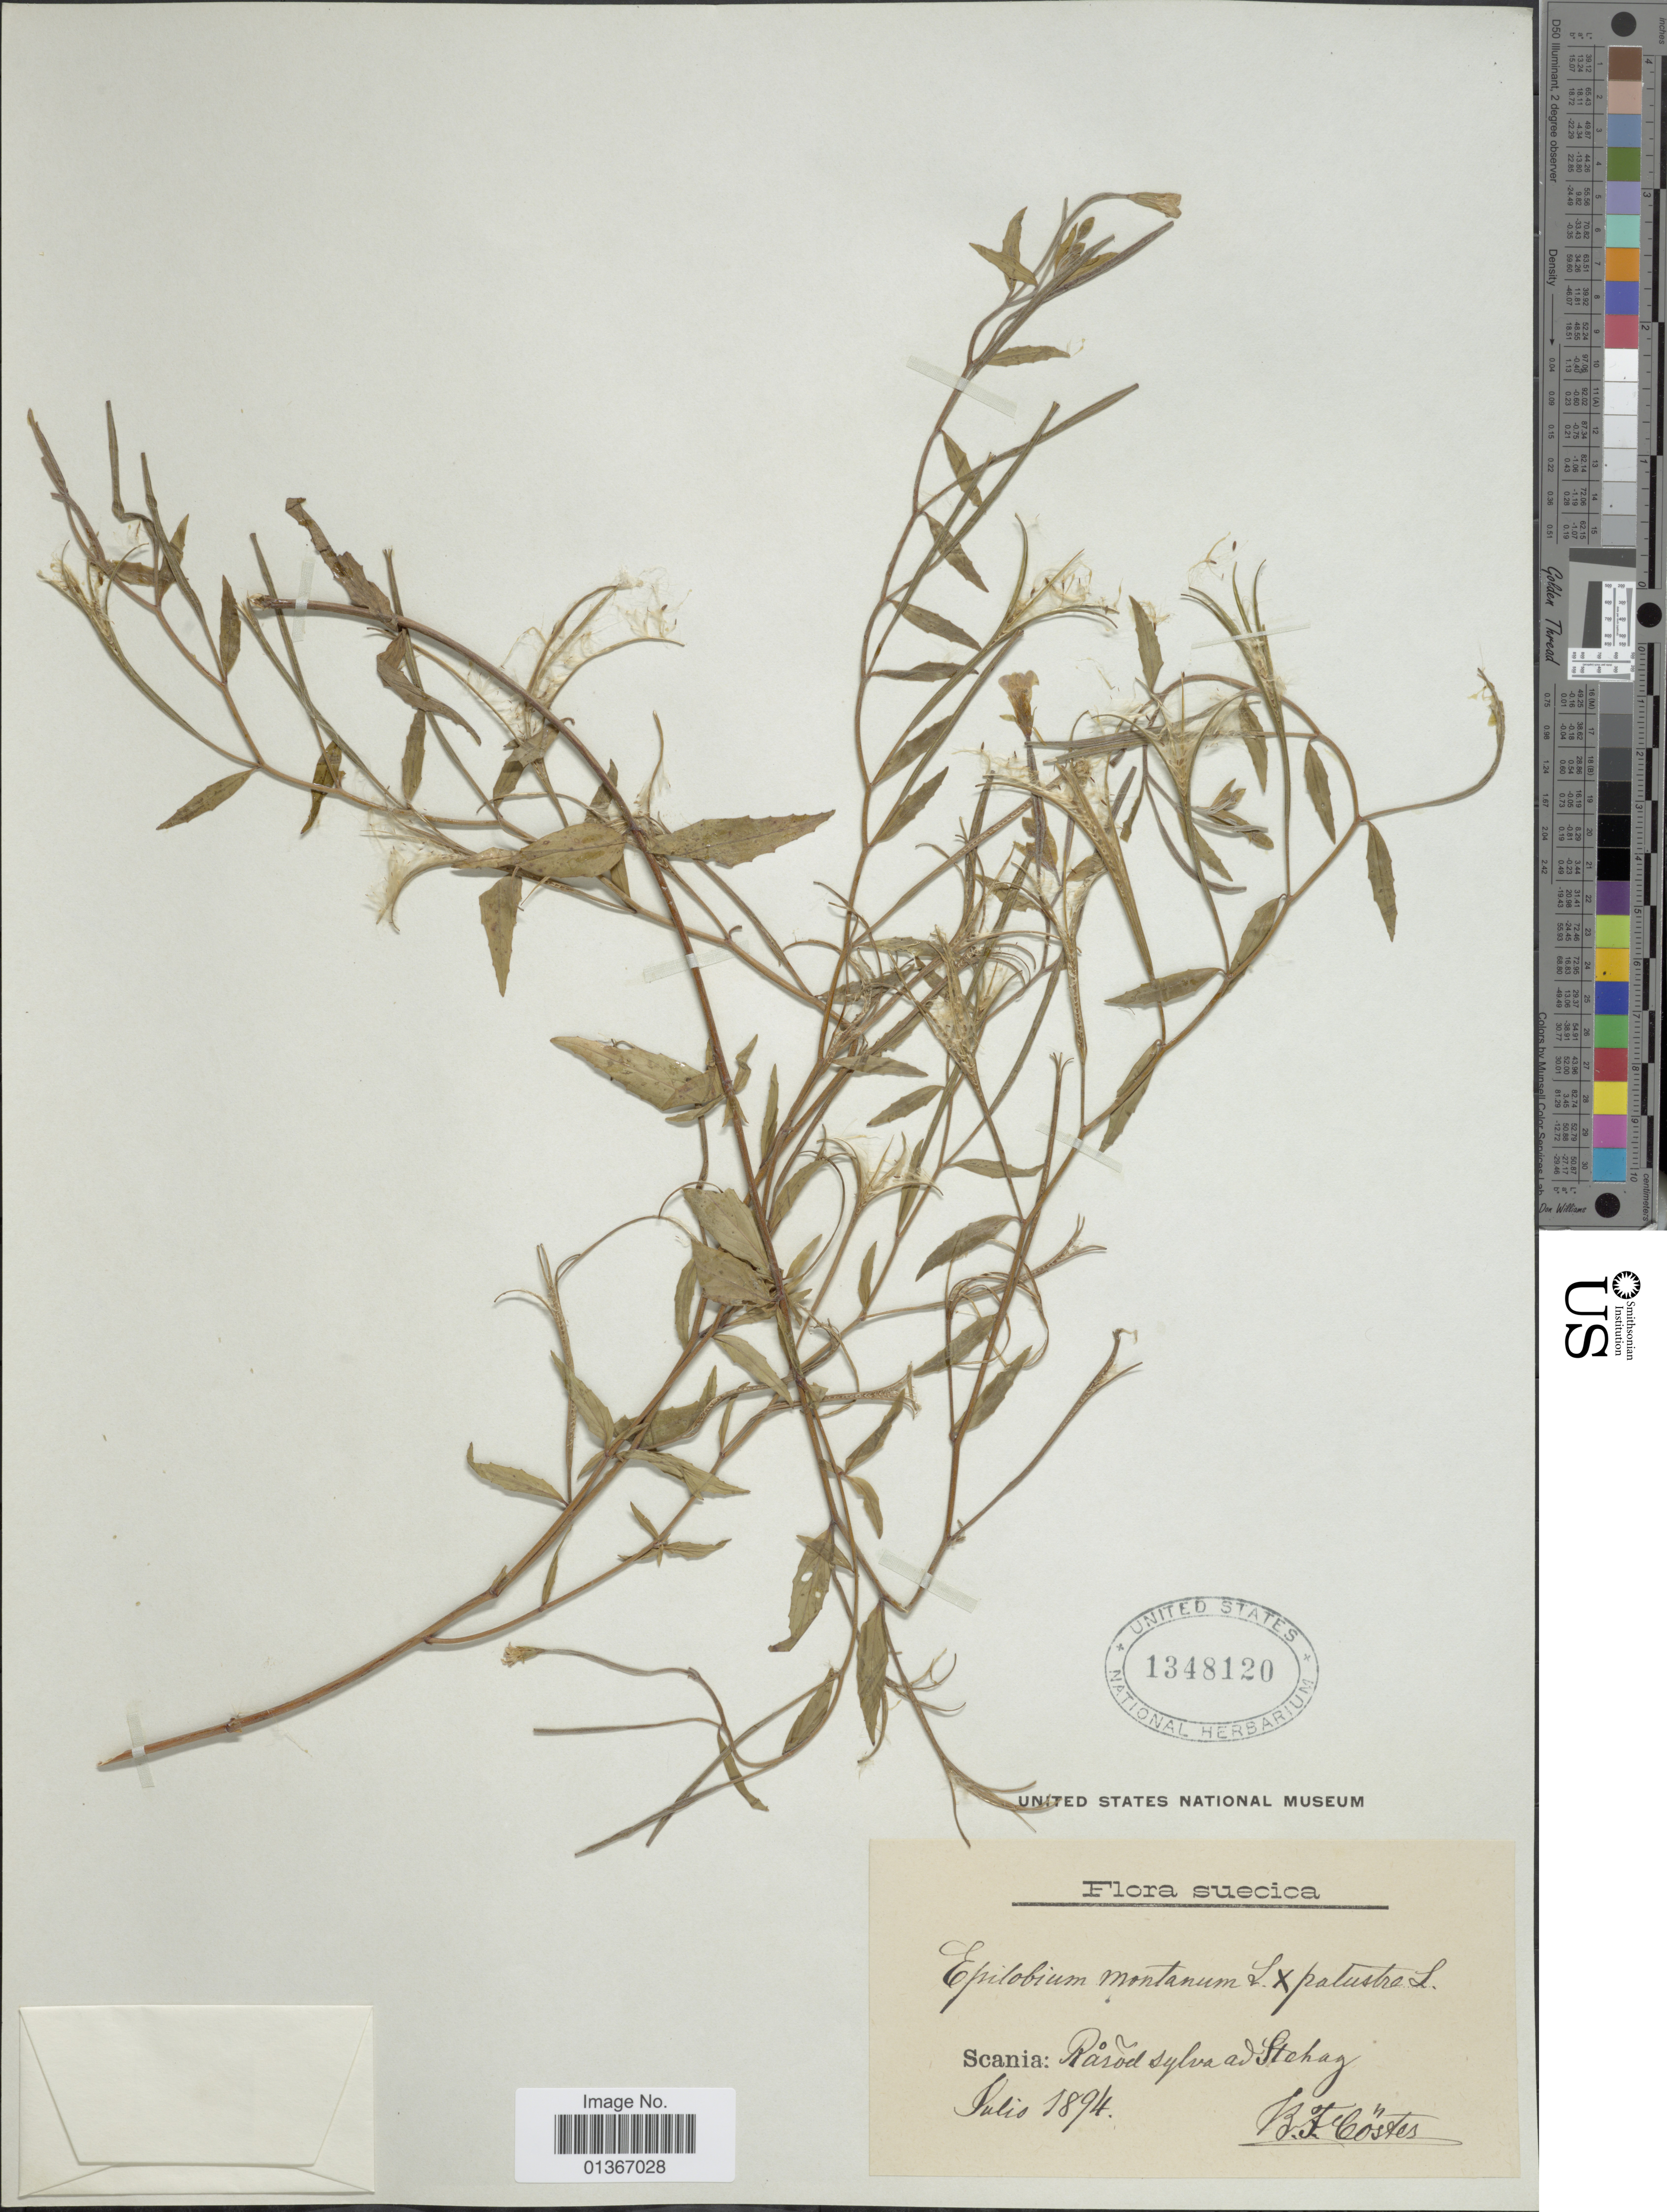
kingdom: Plantae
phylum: Tracheophyta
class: Magnoliopsida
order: Myrtales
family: Onagraceae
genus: Epilobium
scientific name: Epilobium montanum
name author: L.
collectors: B. Costes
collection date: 1894-07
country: Sweden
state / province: Skåne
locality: Råröd sylva ad Stehag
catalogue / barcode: US 1348120